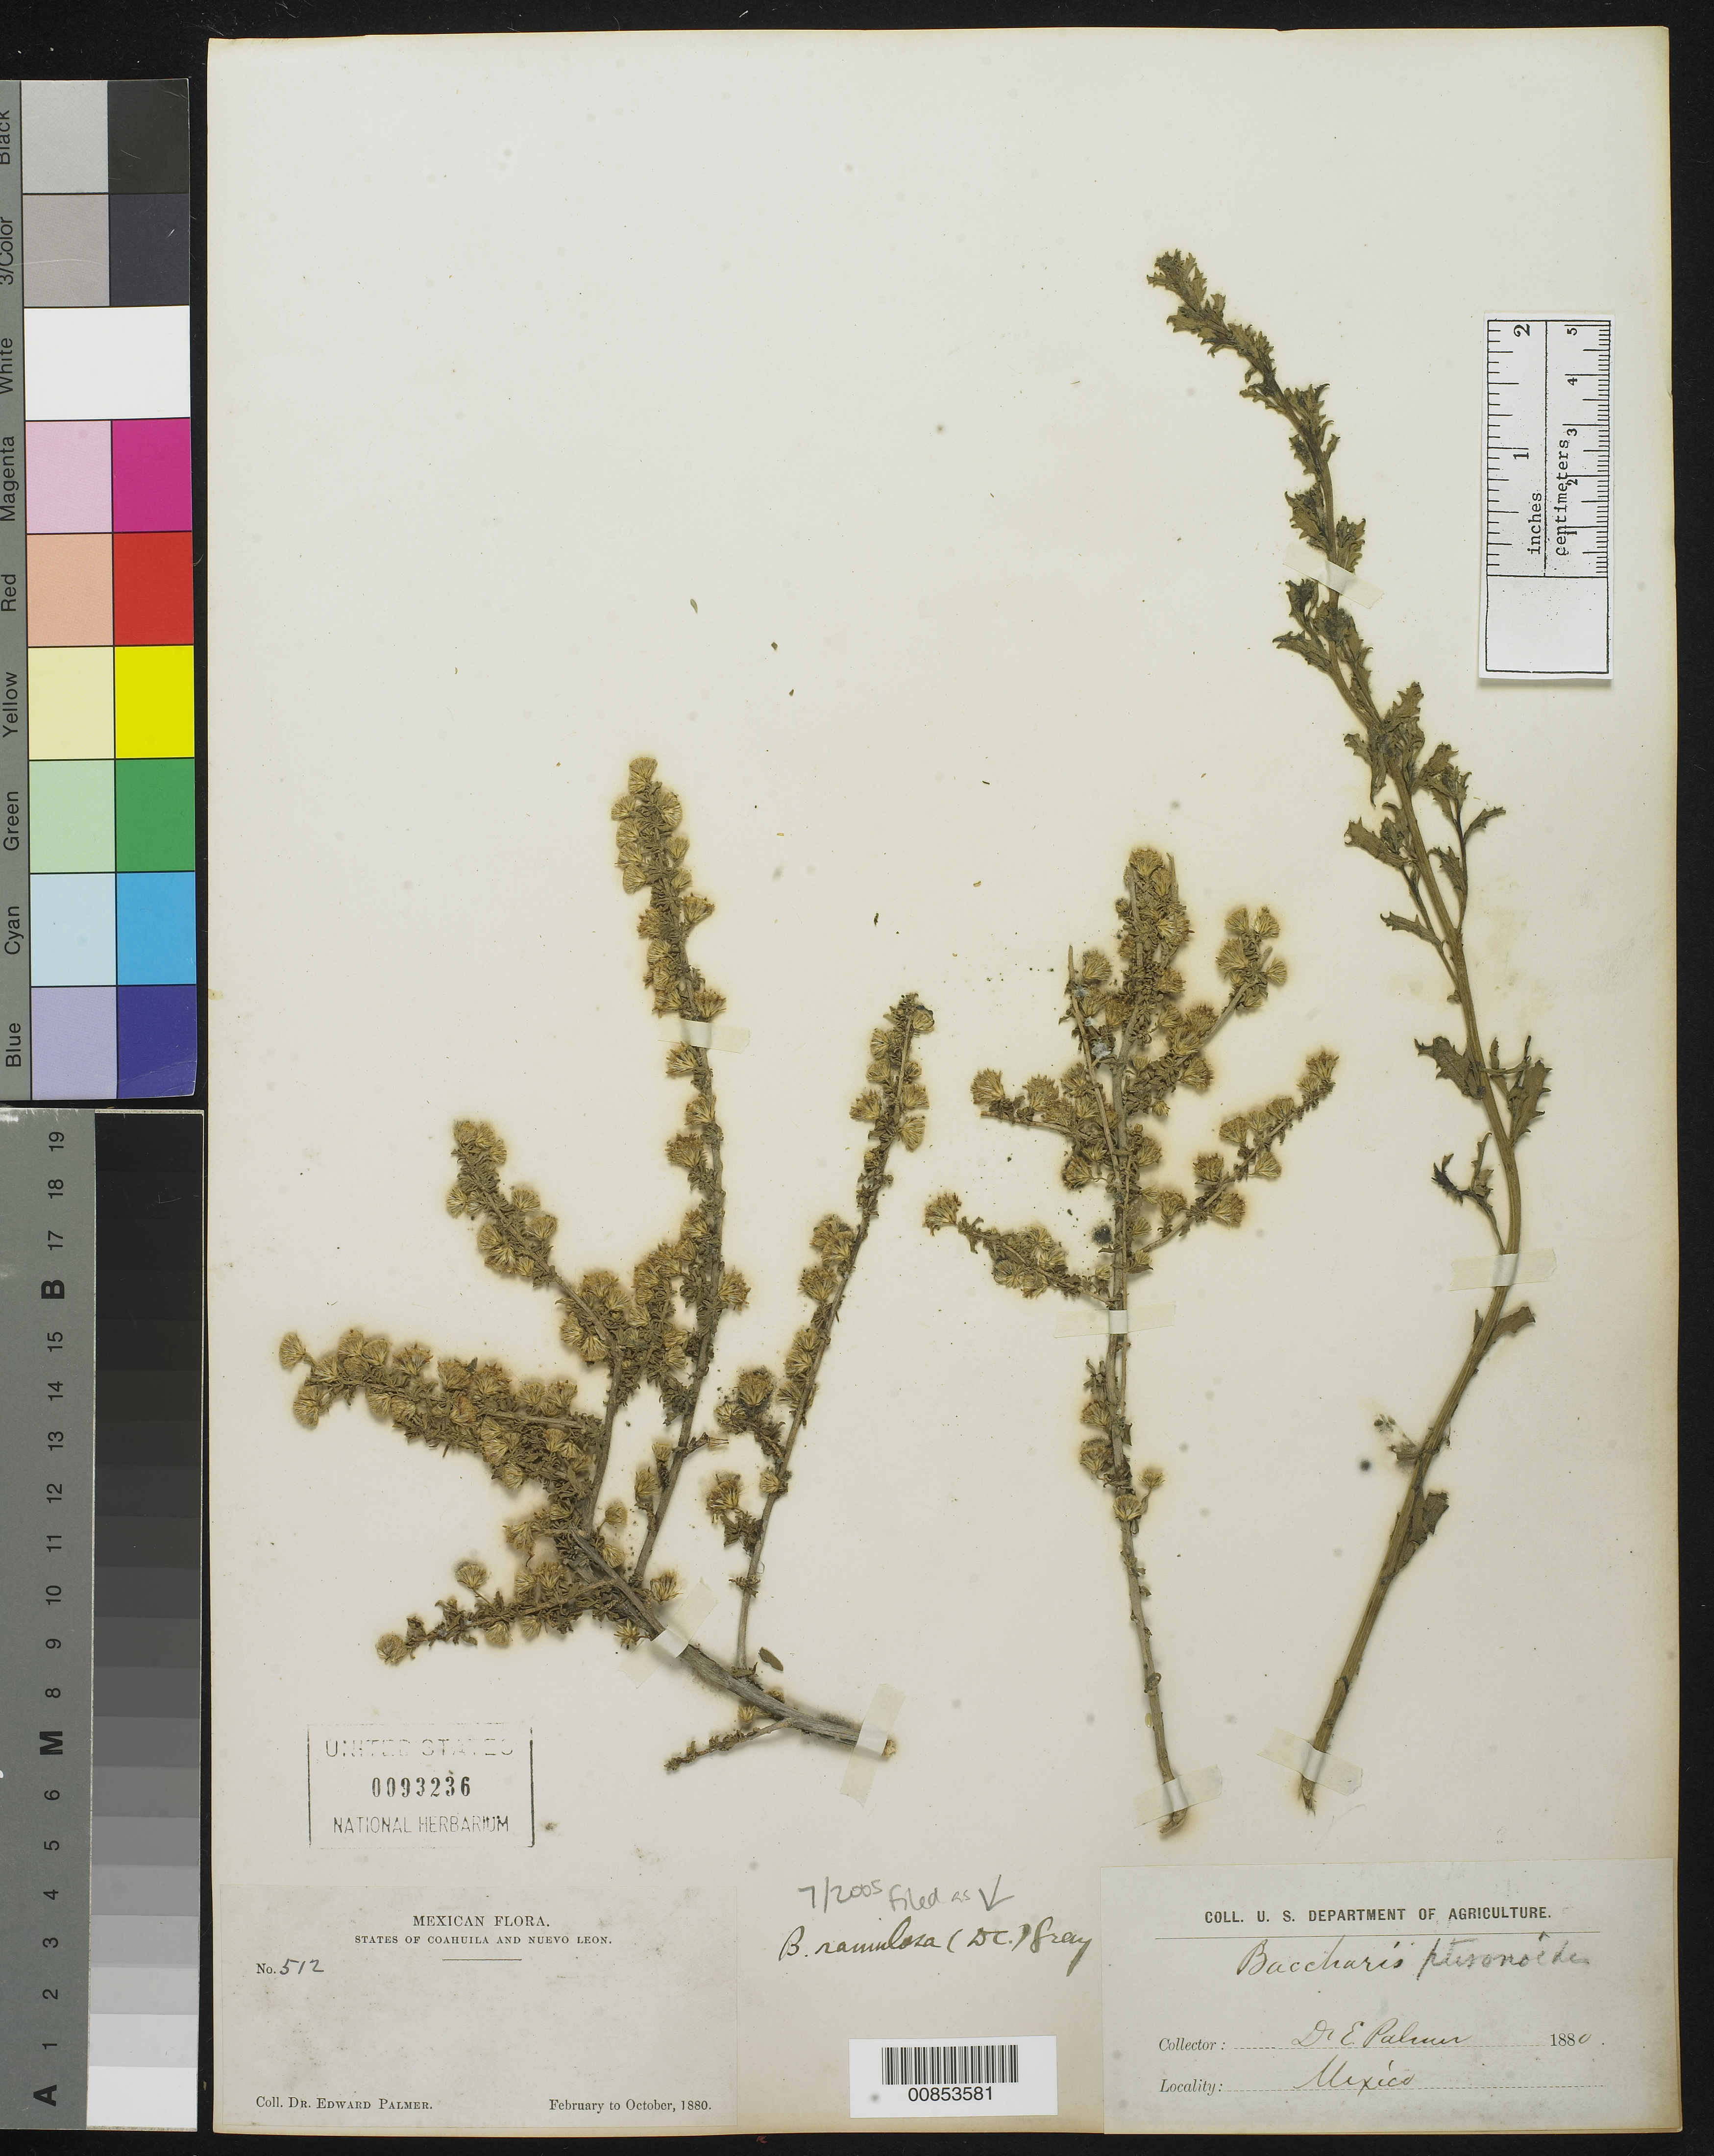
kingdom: Plantae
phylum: Tracheophyta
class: Magnoliopsida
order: Asterales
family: Asteraceae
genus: Baccharis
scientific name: Baccharis pteronioides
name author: DC.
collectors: E. Palmer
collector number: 512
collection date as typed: Feb 1880 to -- Oct 1880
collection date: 1880-02/1880-10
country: Mexico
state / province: Coahuila / Nuevo León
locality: States of Coahuila and Nuevo León.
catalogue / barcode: US 93236